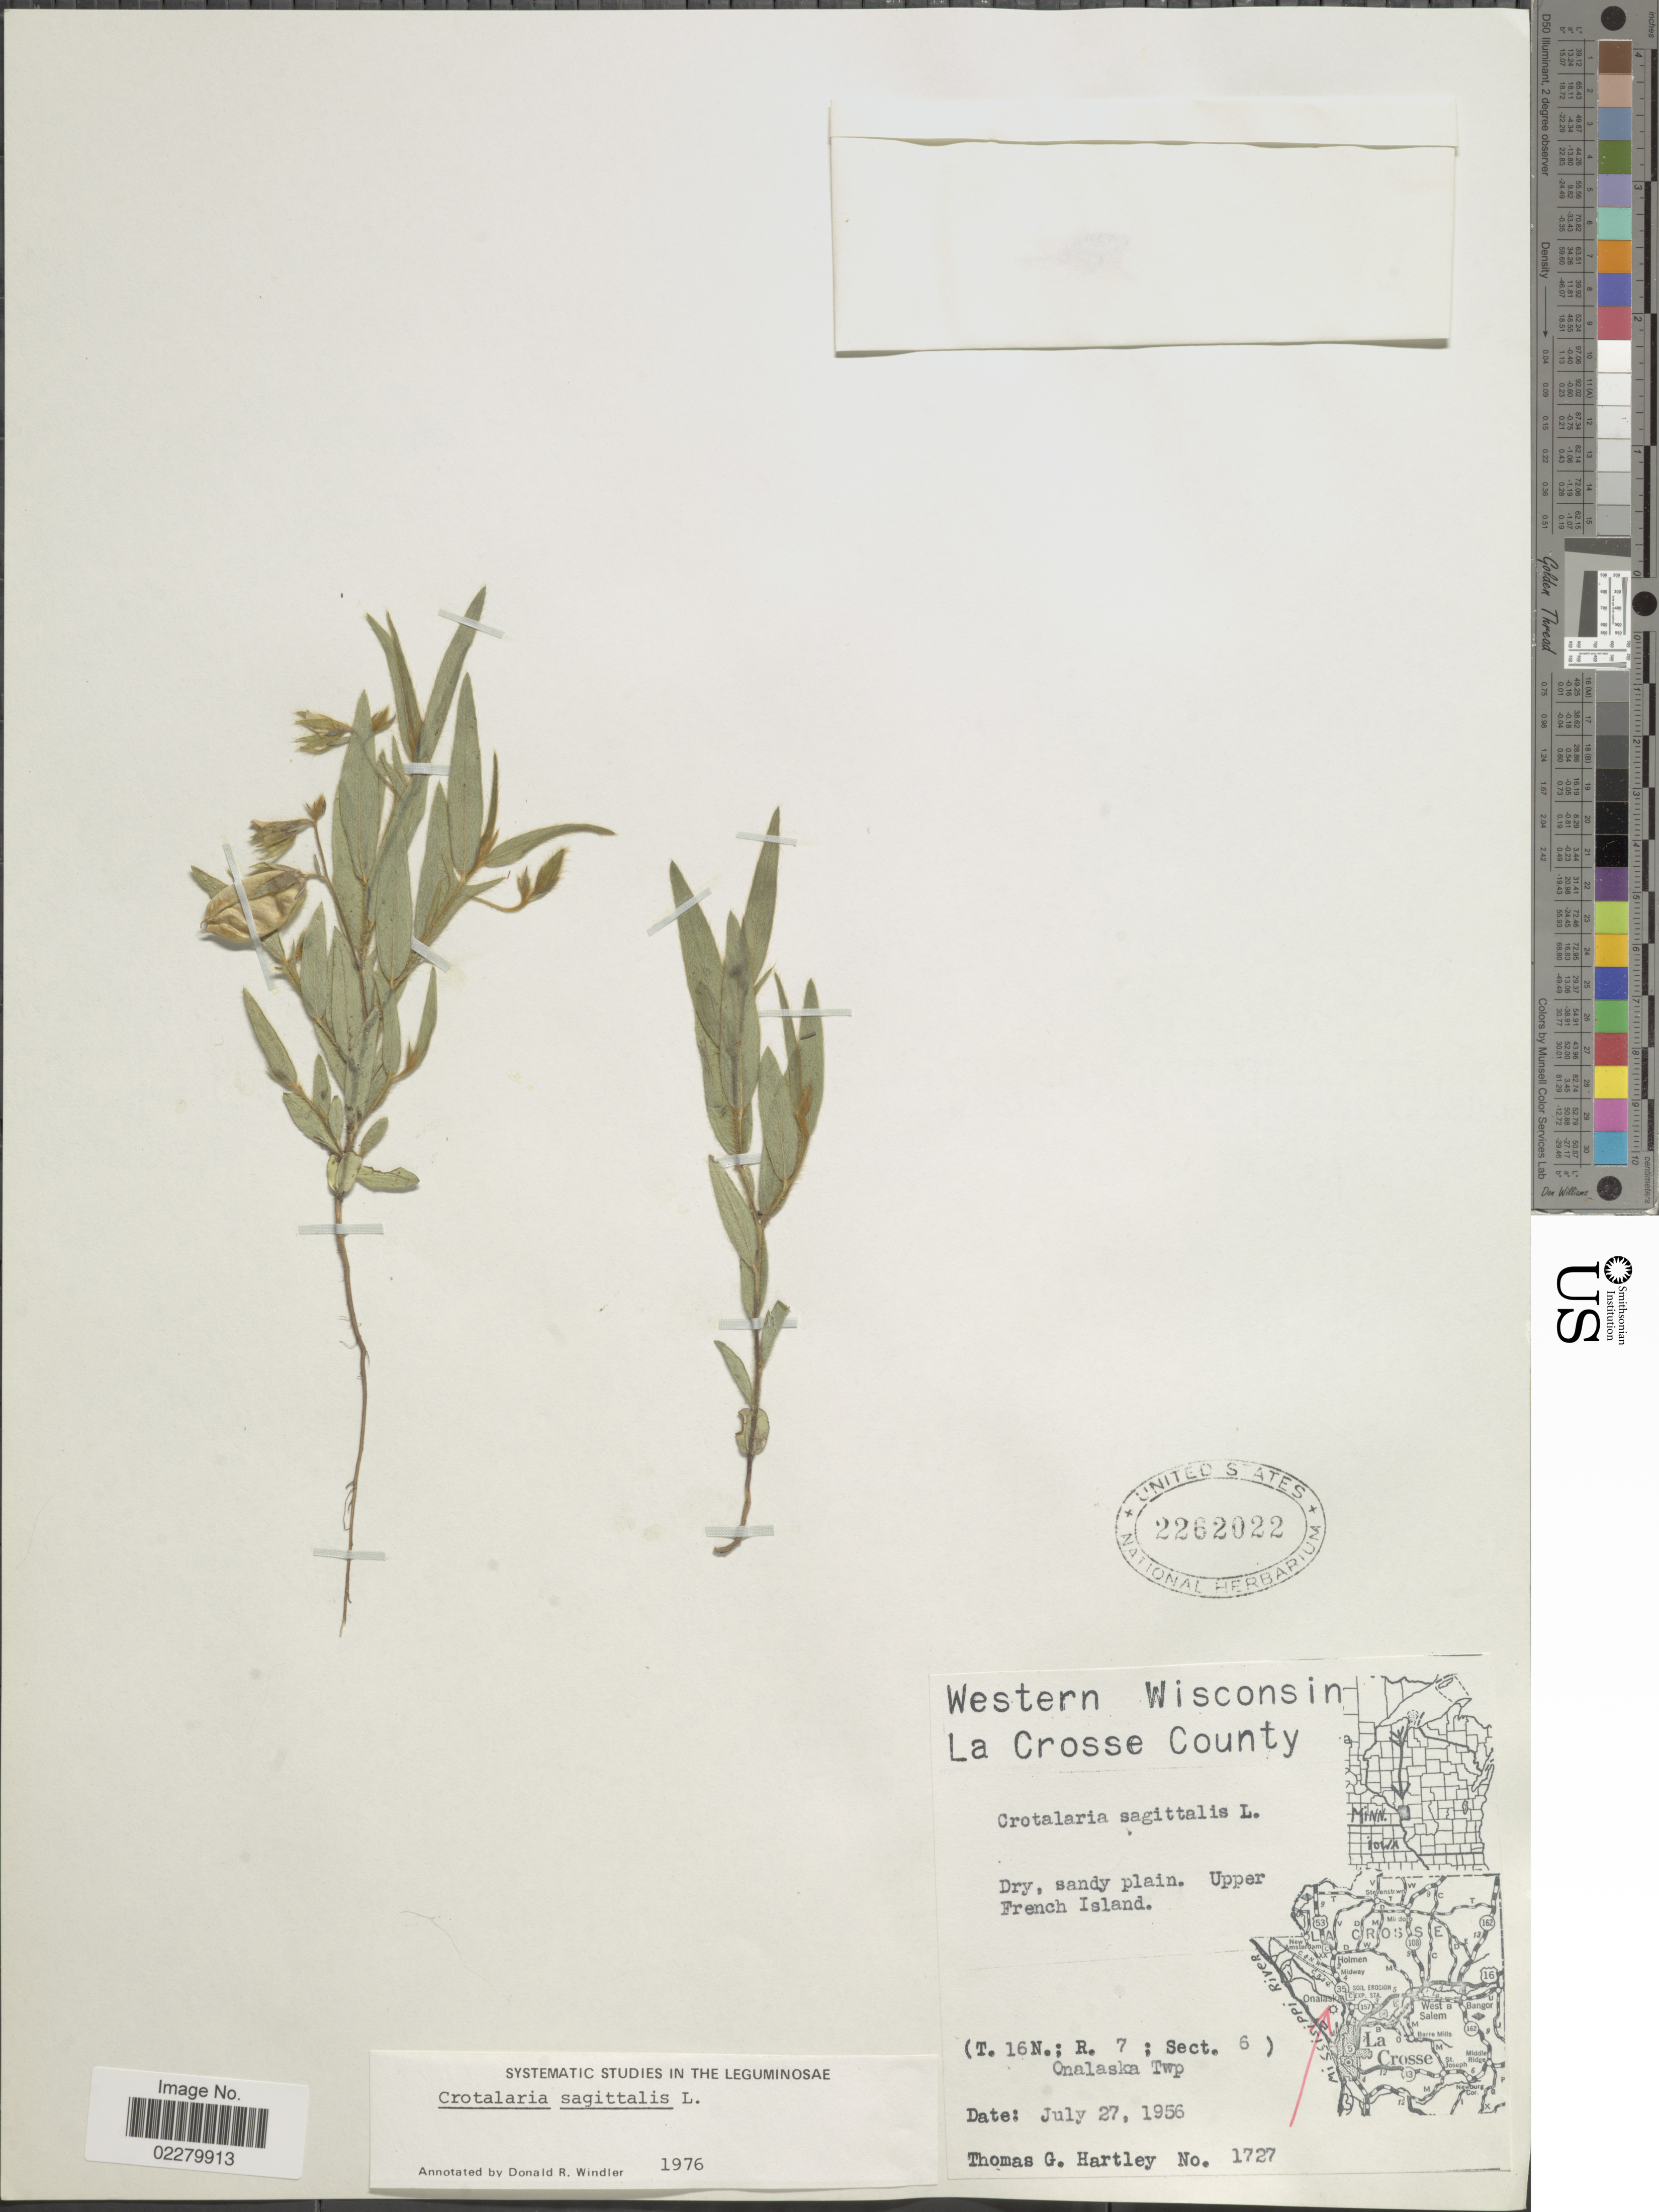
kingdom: Plantae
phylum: Tracheophyta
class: Magnoliopsida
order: Fabales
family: Fabaceae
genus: Crotalaria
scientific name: Crotalaria sagittalis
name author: L.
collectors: T. G. Hartley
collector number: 1727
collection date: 1956-07-27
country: United States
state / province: Wisconsin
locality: La Crosse County. Upper French Island. (T. 16 N.; R. 7; Sect. 6). Onalaska Twp.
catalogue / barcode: US 2262022